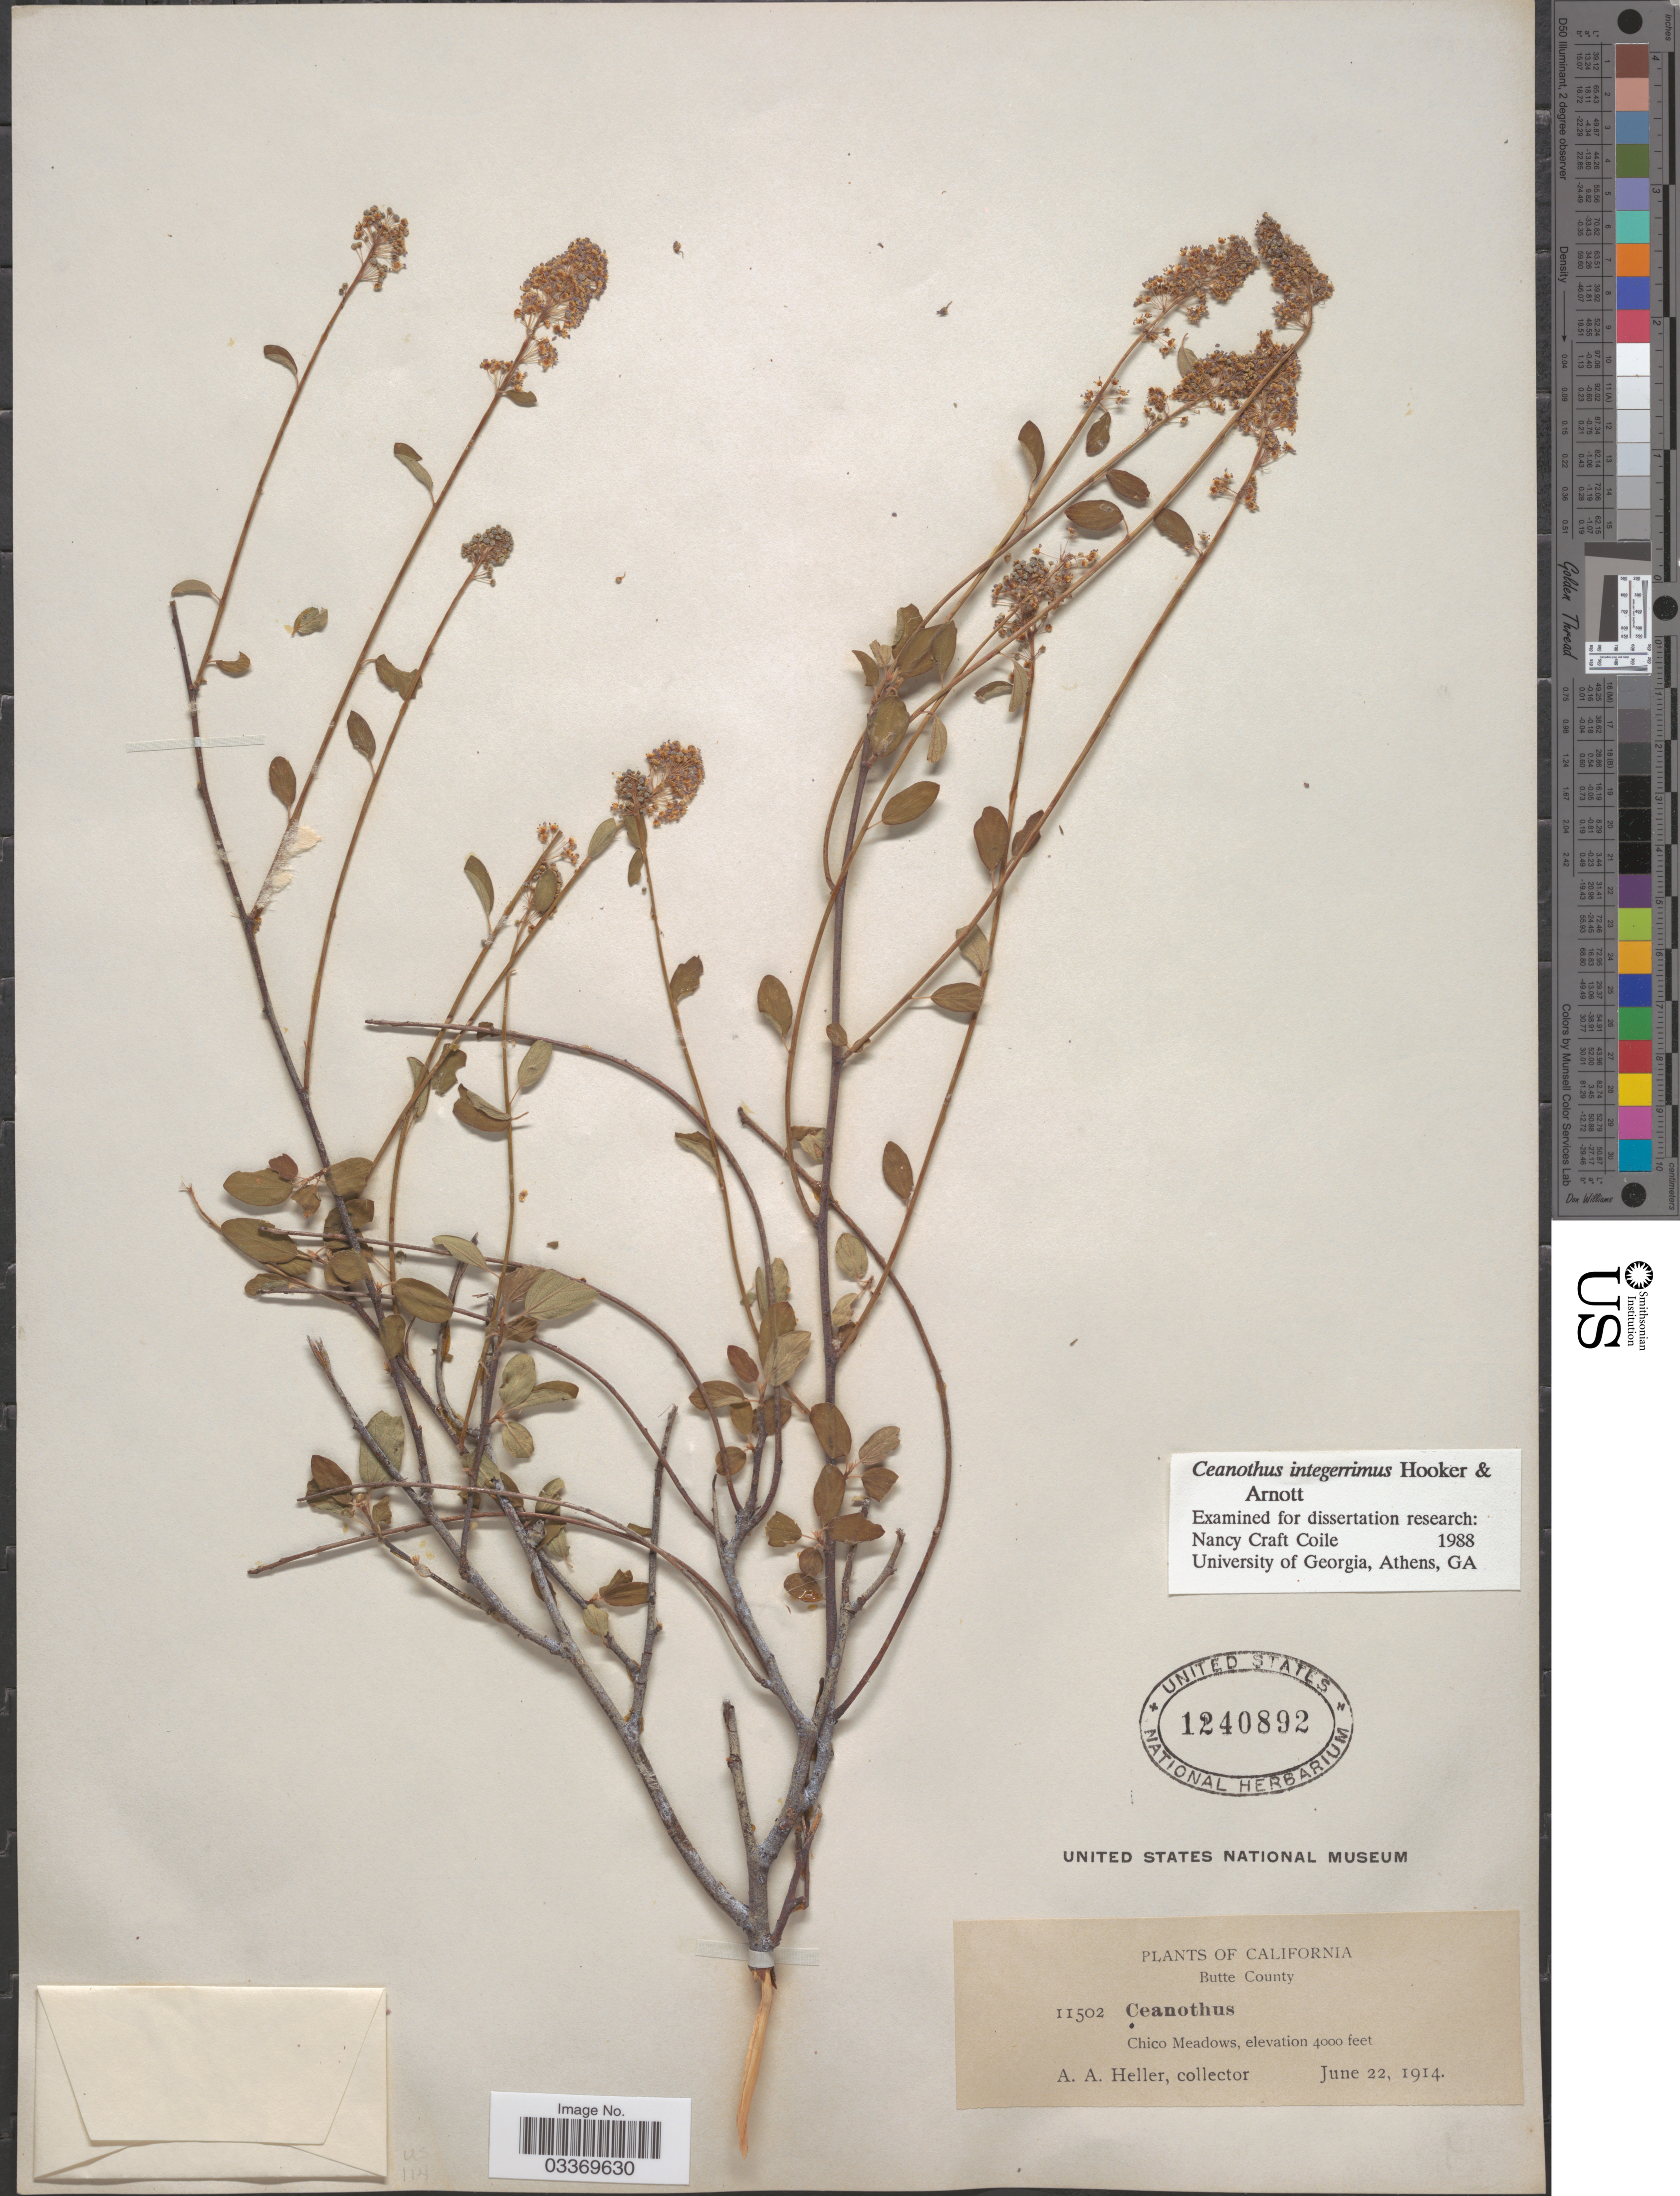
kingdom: Plantae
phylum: Tracheophyta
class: Magnoliopsida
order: Rosales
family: Rhamnaceae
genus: Ceanothus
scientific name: Ceanothus integerrimus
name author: Hook. & Arn.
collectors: A. A. Heller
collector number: II502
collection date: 1914-06-22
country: United States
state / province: California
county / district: Butte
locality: Butte County. Chico Meadows.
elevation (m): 1219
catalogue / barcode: US 1240892